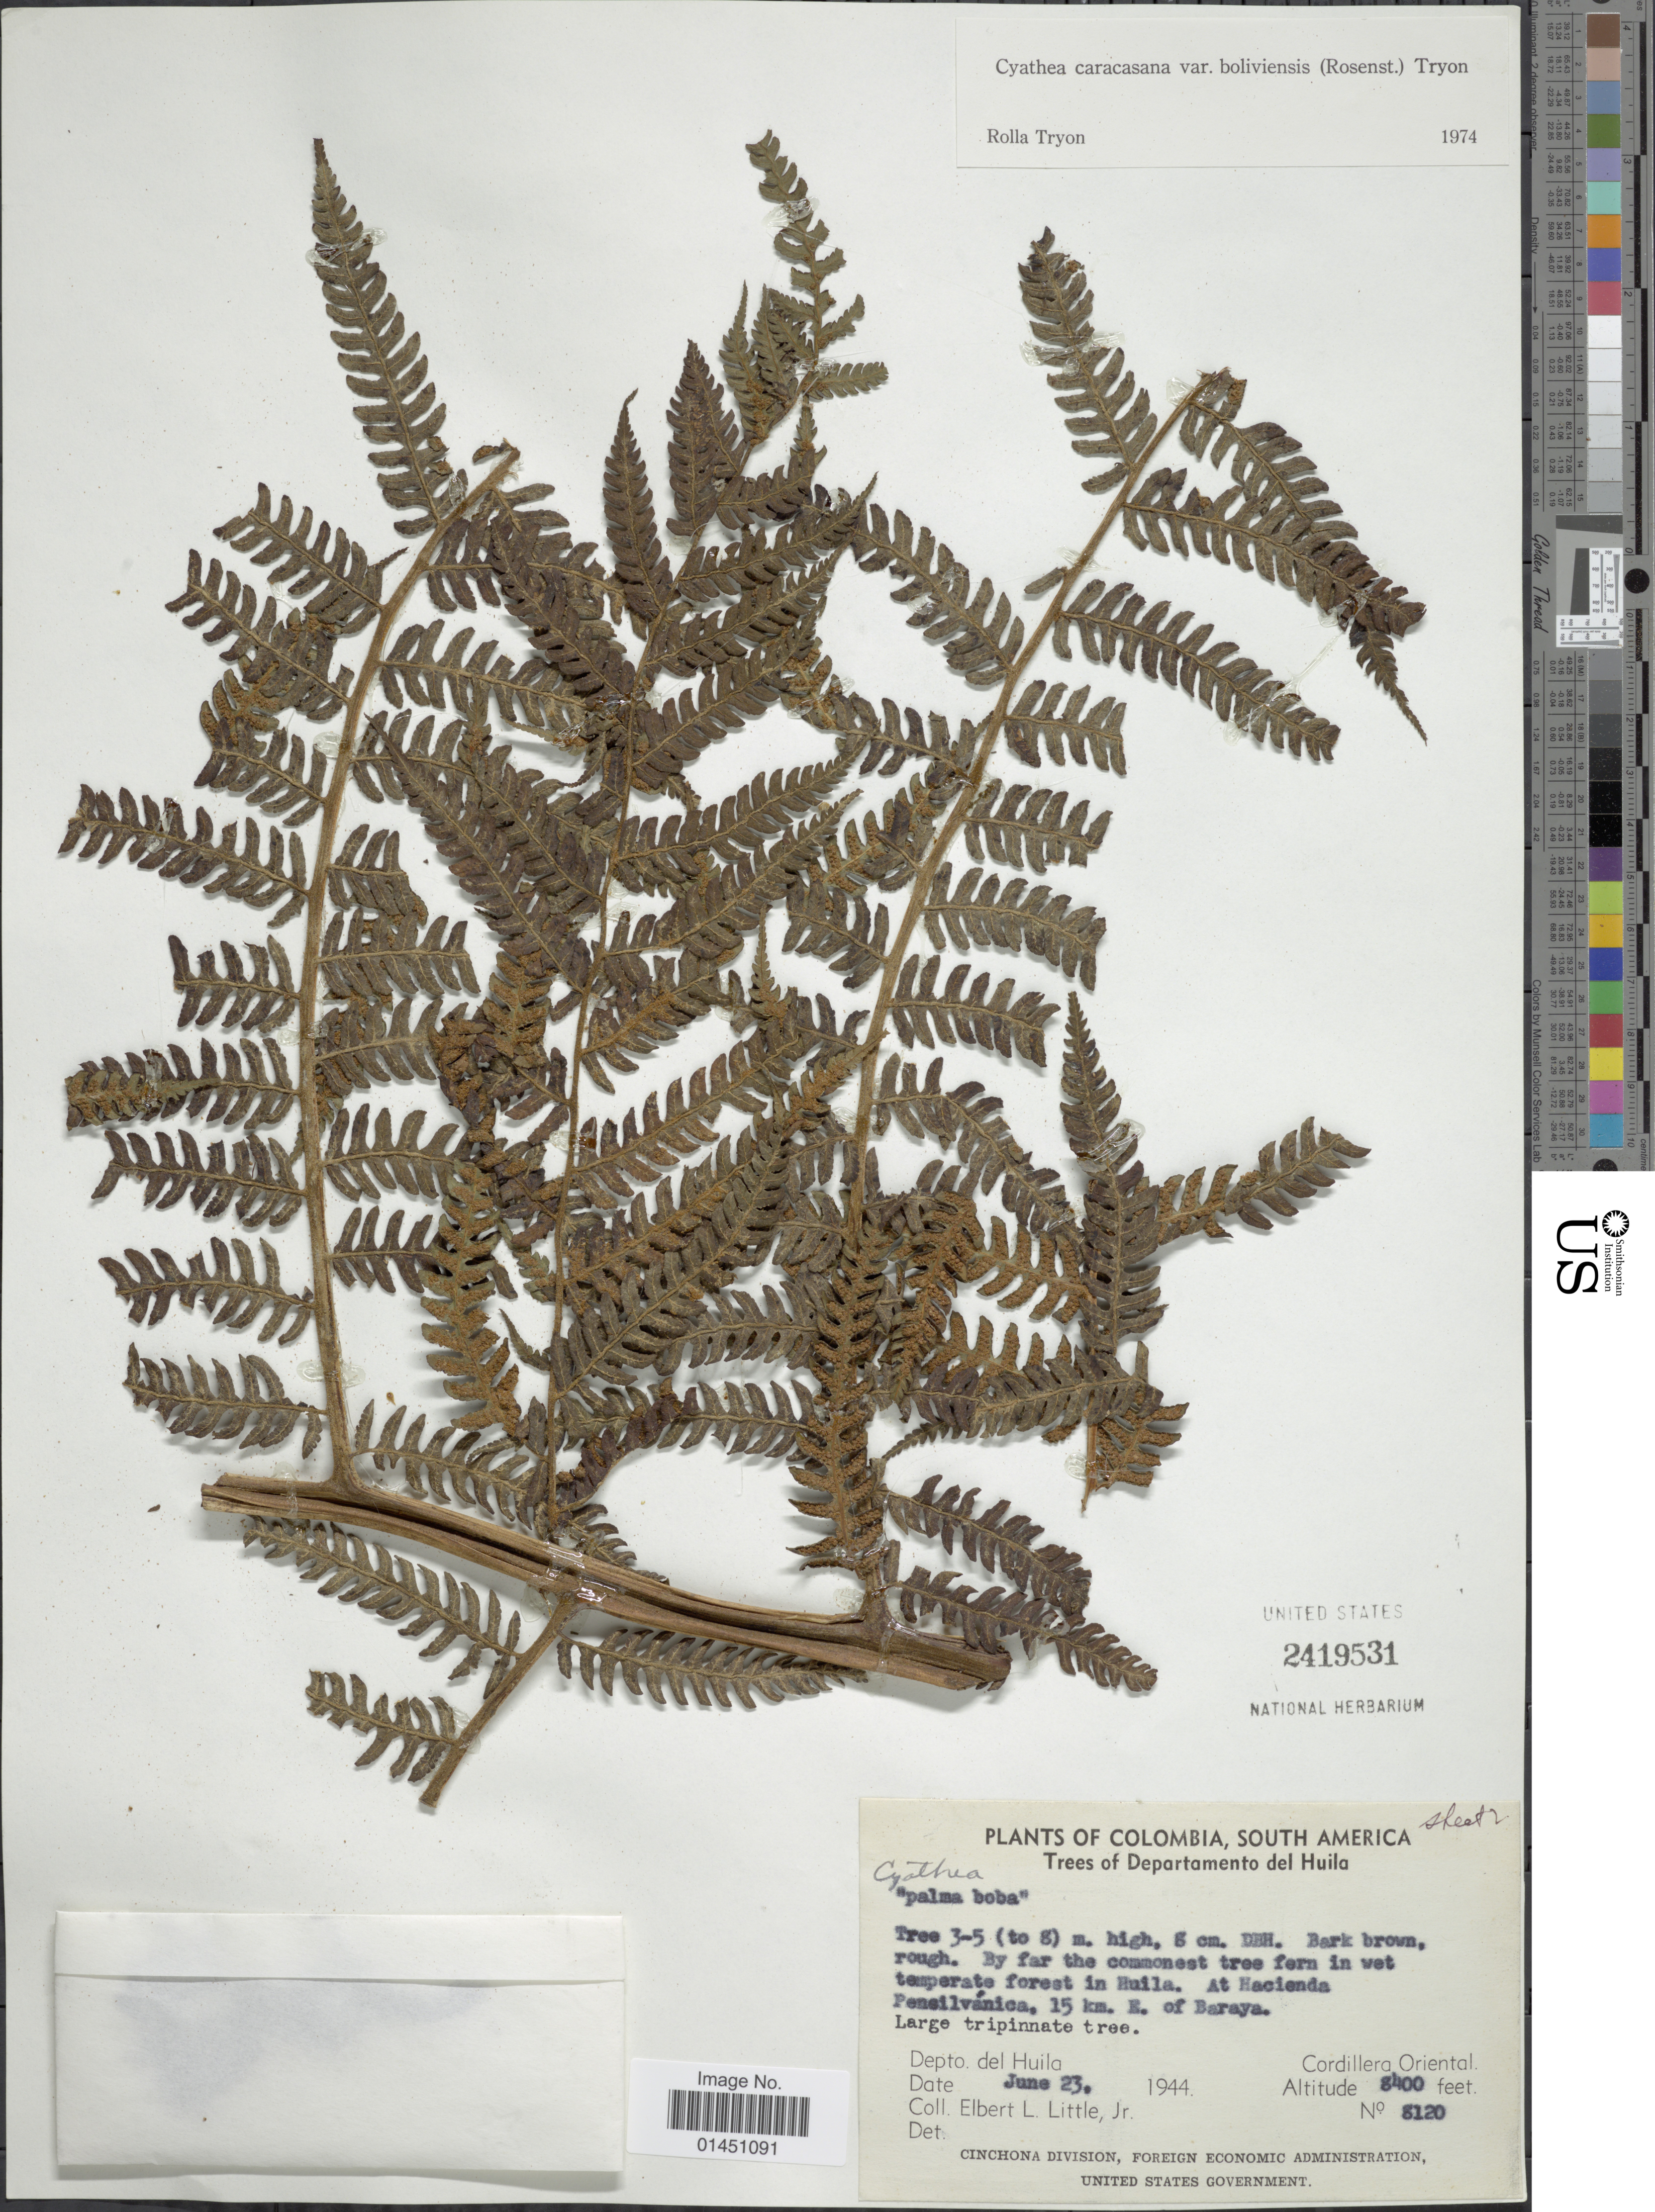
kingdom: Plantae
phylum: Tracheophyta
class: Polypodiopsida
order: Cyatheales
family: Cyatheaceae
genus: Cyathea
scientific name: Cyathea caracasana var. boliviensis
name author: (Rosenst.) R.M. Tryon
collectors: E. L. Little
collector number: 8120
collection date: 1944-06-23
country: Colombia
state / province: Huila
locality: By far the commonest tree fern in wet temperate forest in Huila. At Hacienda Pensilvanica, 15 km E. of Baraya, Cordillera Oriental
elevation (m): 2560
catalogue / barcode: US 2419531